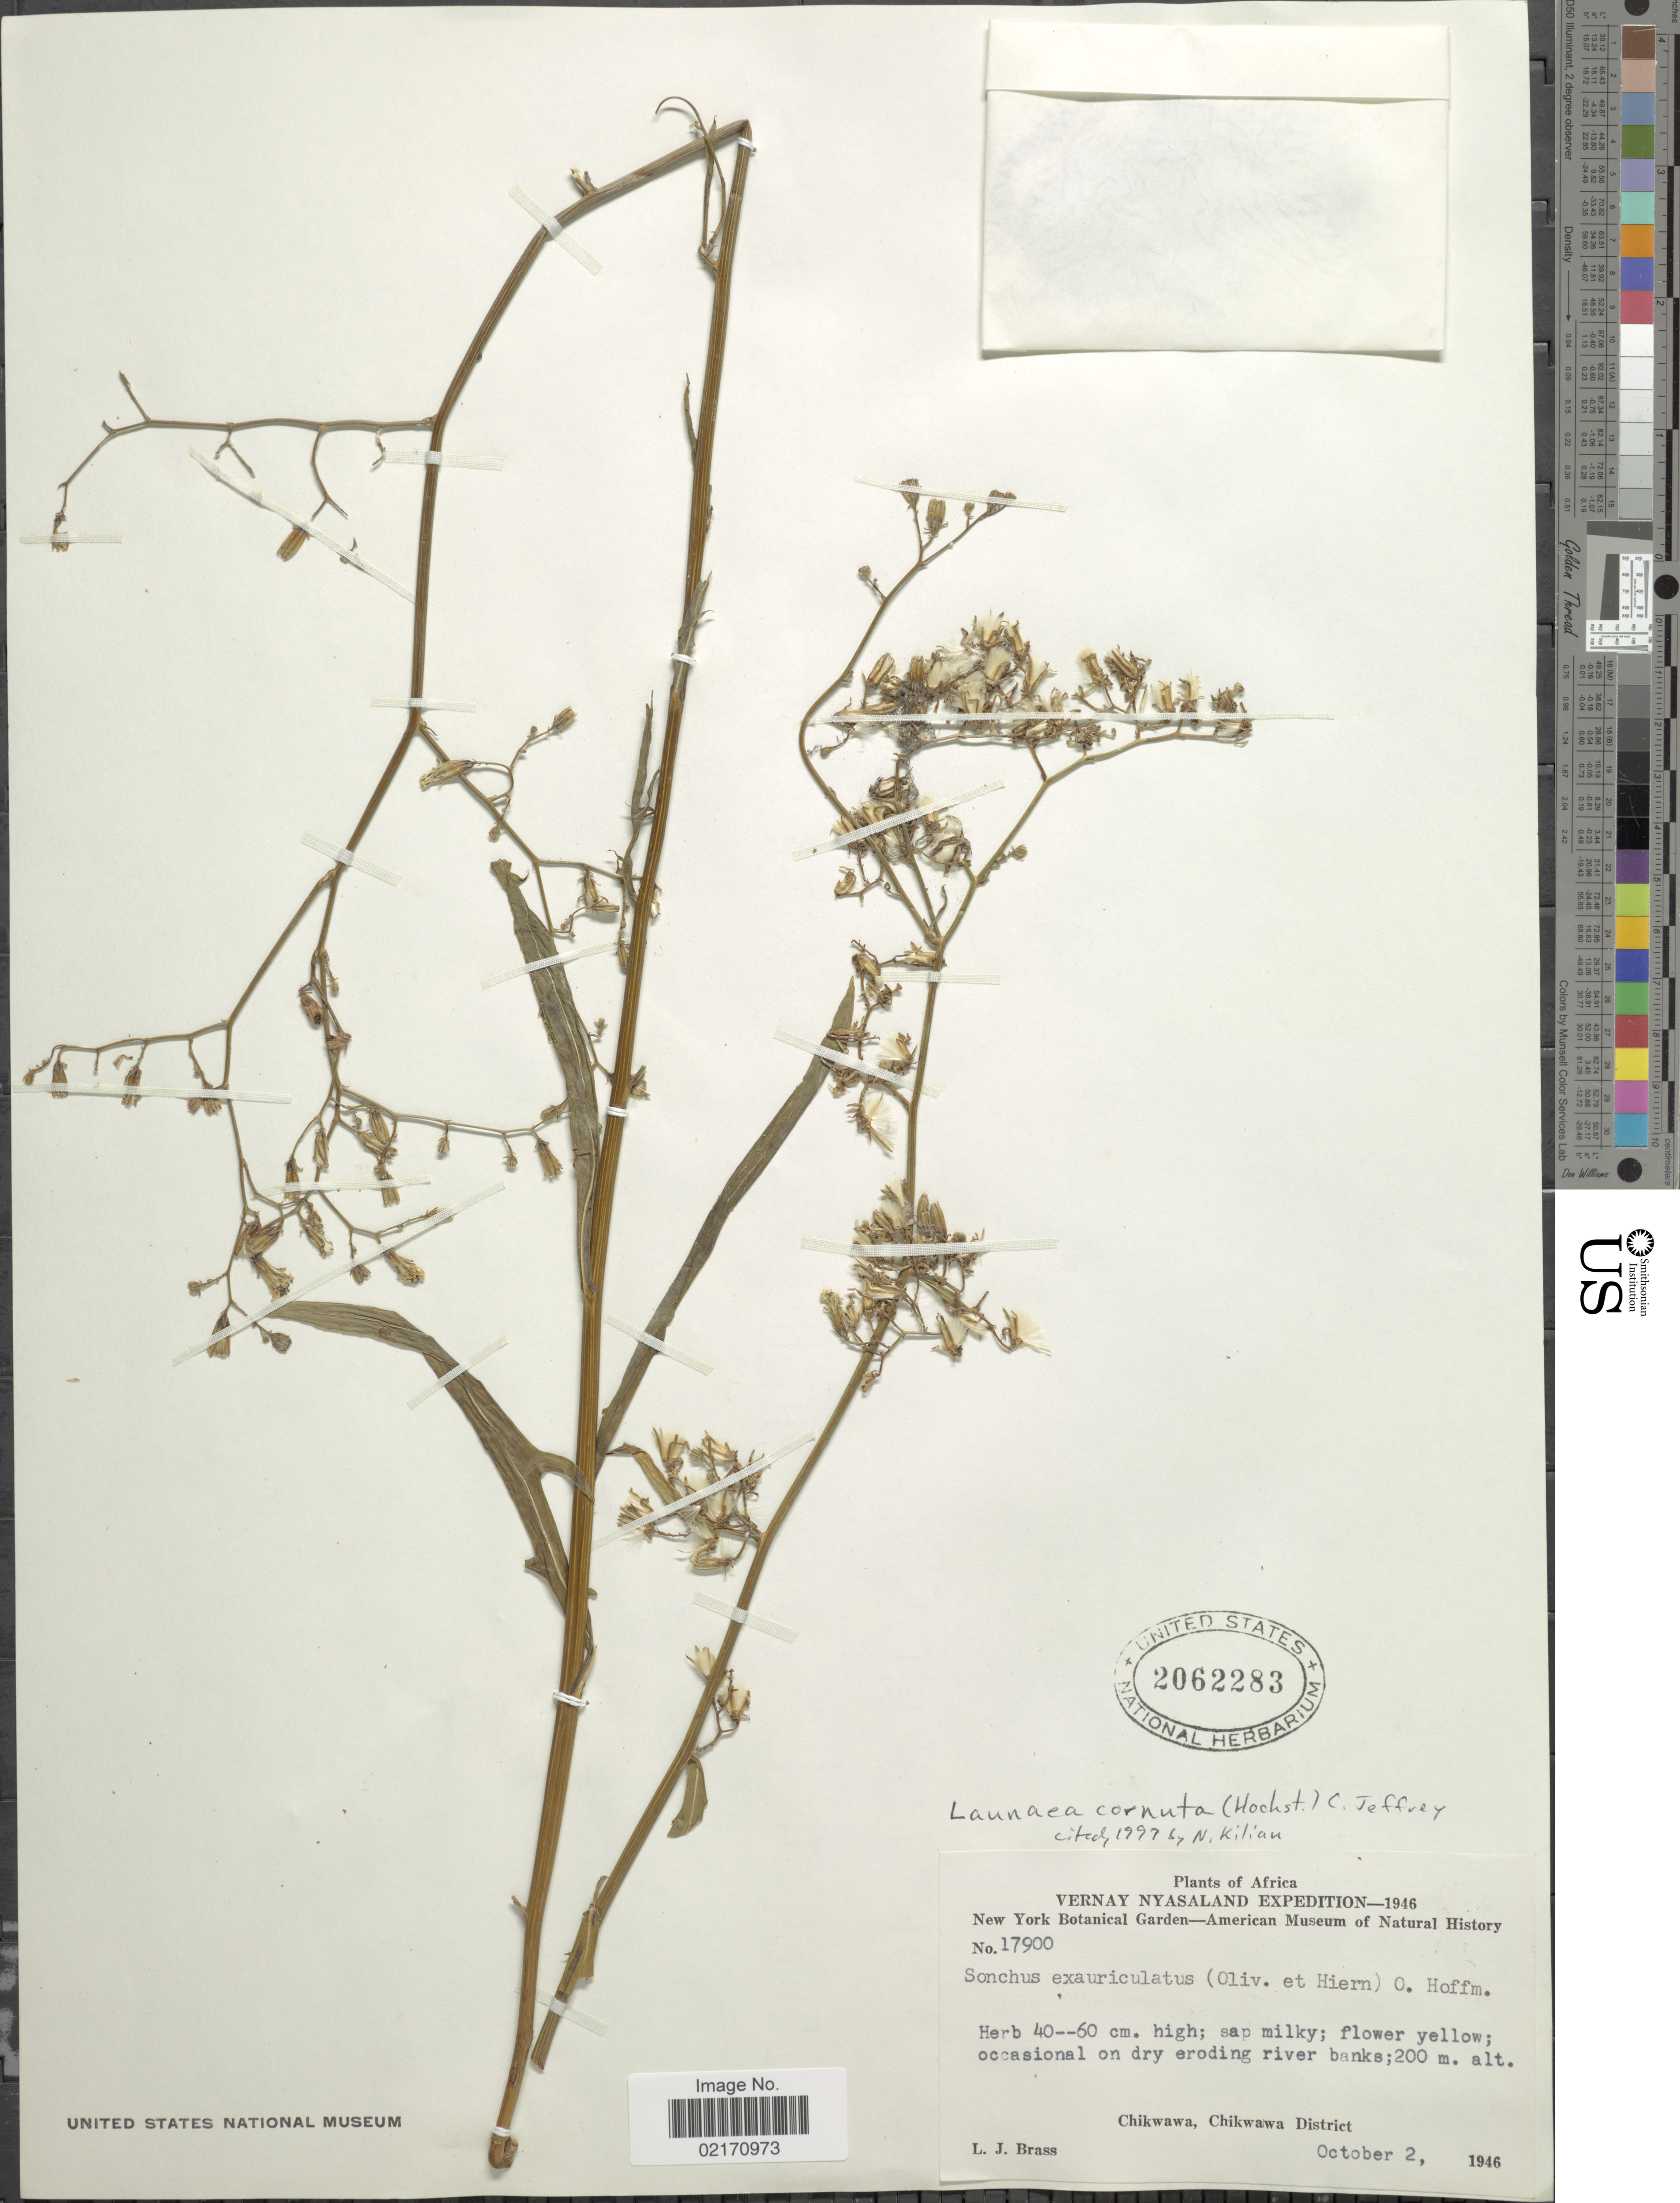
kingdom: Plantae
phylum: Tracheophyta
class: Magnoliopsida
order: Asterales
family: Asteraceae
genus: Launaea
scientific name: Launaea cornuta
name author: (Hochst. ex Oliv. & Hiern) C. Jeffrey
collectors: L. J. Brass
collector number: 17900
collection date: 1946-10-02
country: Malawi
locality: Vernay Nyasaland, Chikwawa, Chikwawa District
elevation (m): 200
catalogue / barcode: US 2062283